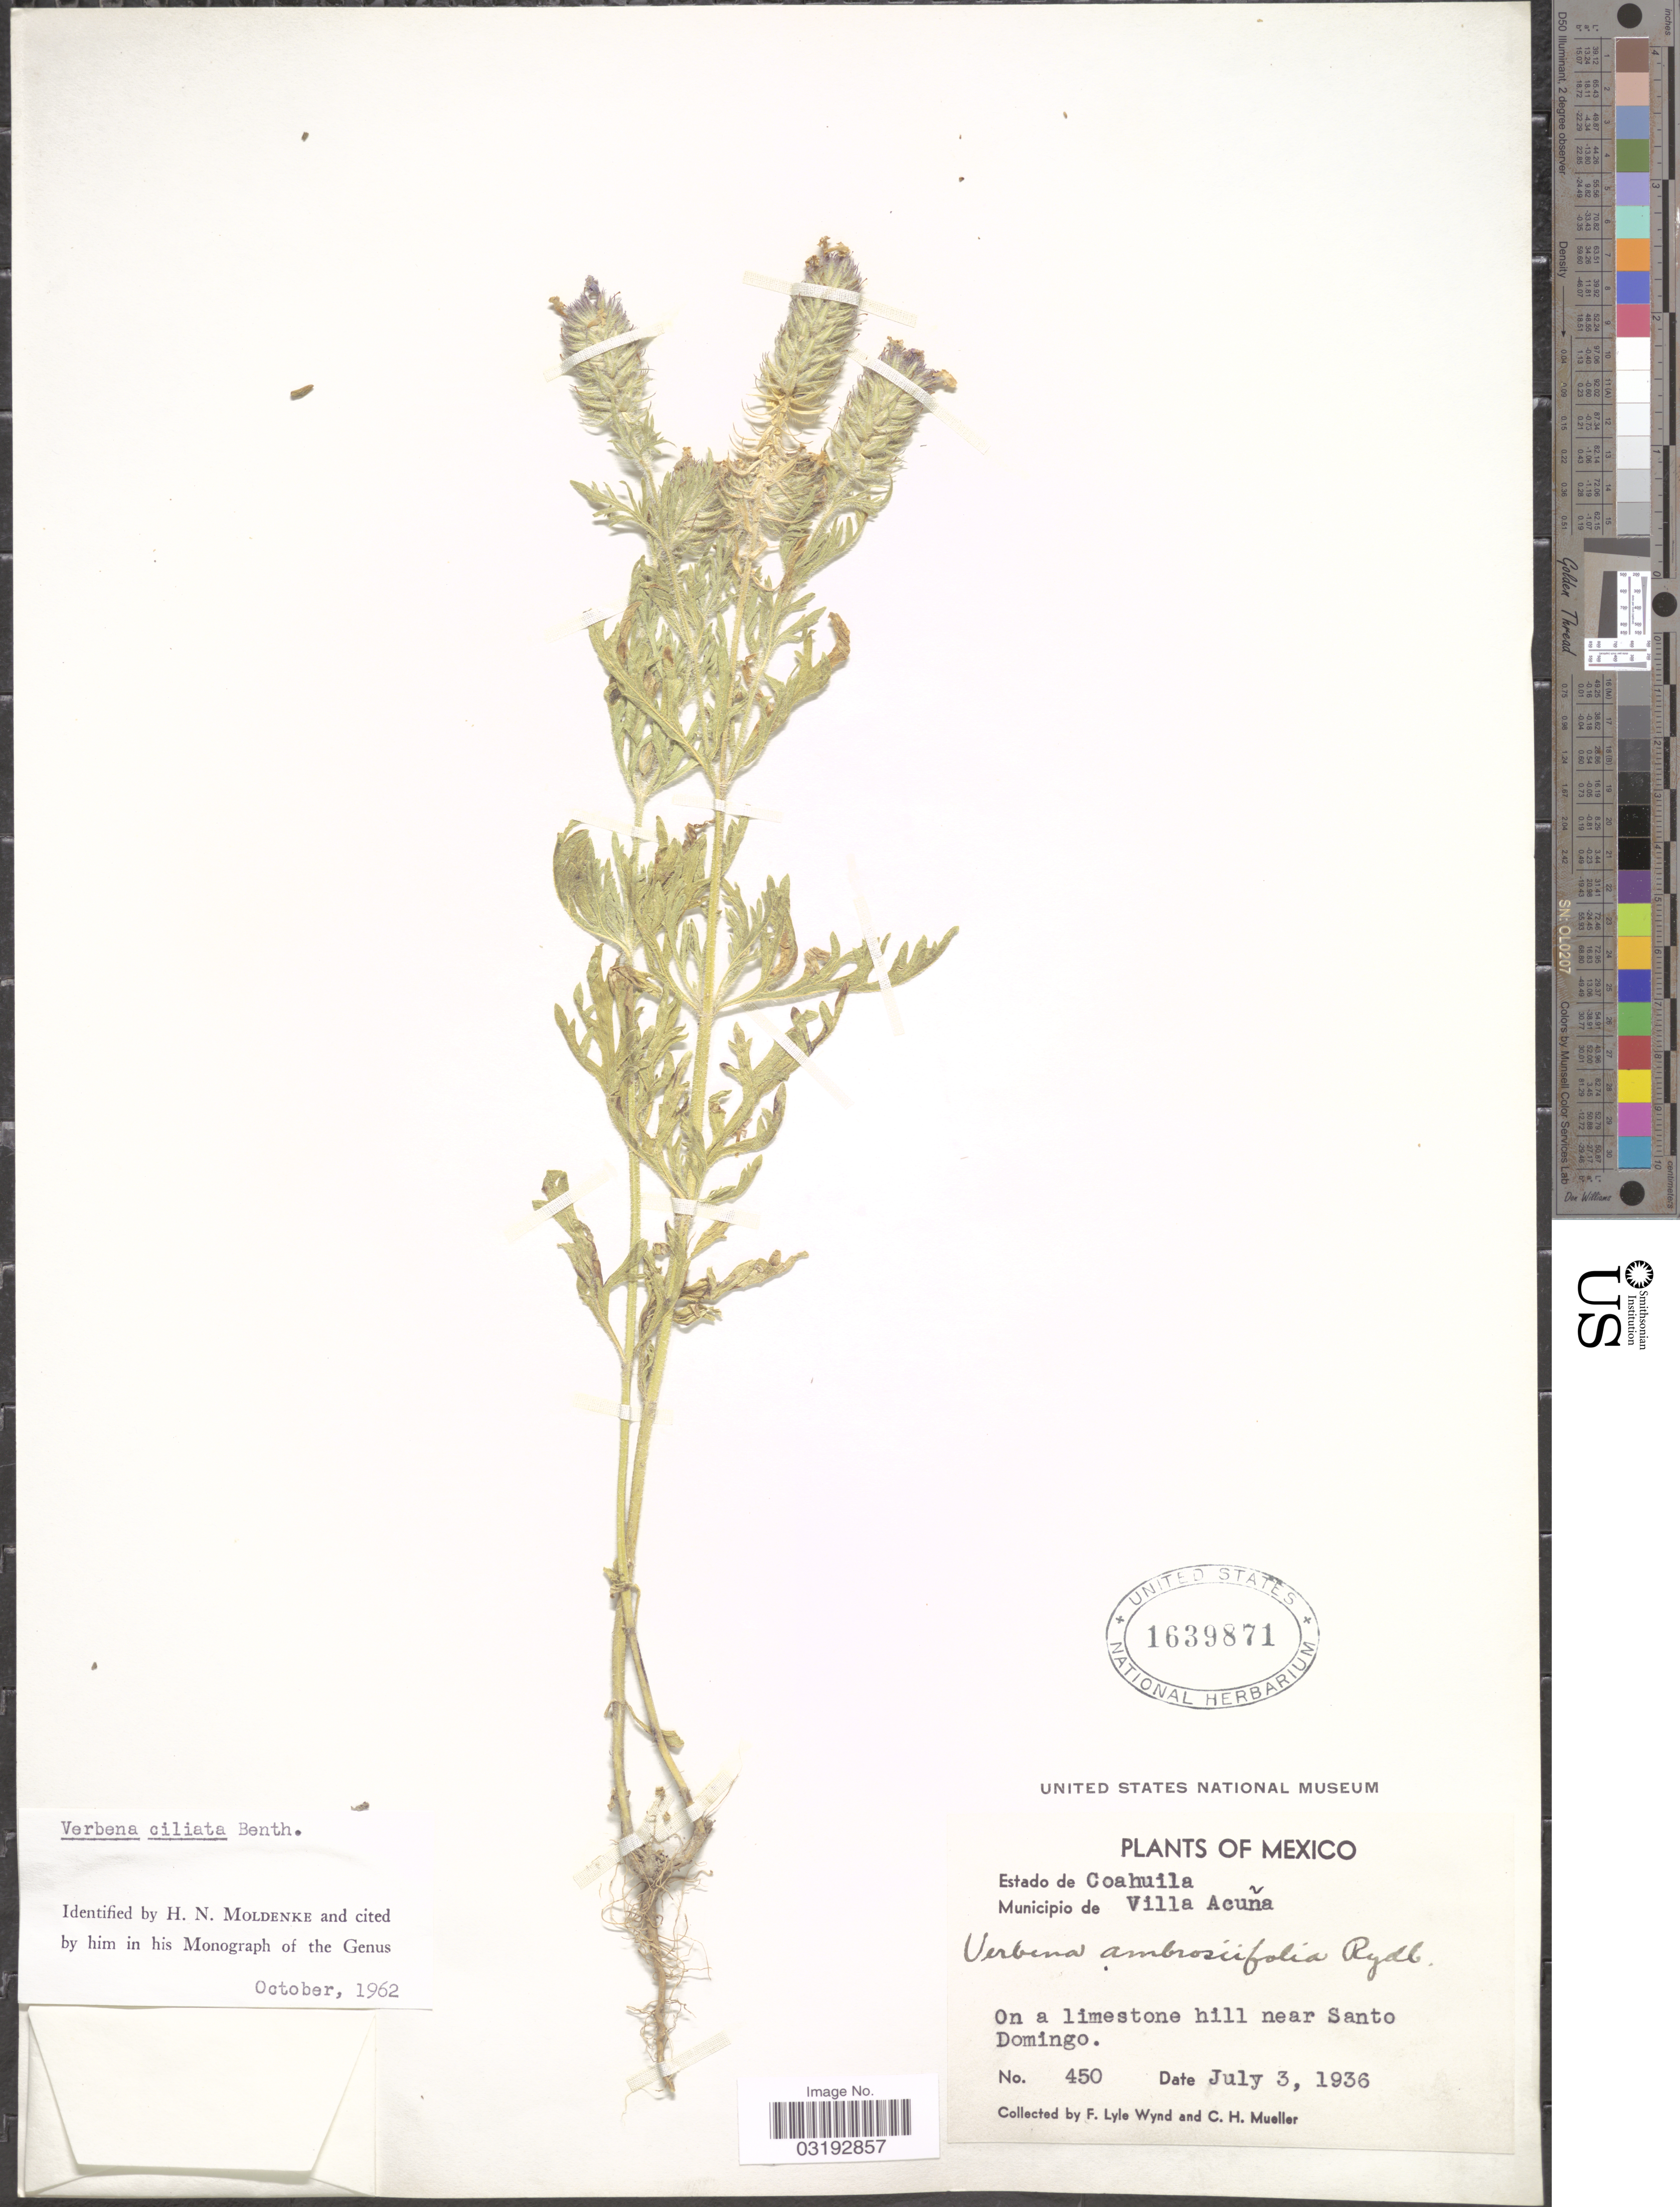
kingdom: Plantae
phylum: Tracheophyta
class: Magnoliopsida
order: Lamiales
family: Verbenaceae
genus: Verbena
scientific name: Verbena ciliata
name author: Benth.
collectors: F. L. Wynd & C. H. Mueller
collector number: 450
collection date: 1936-07-03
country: Mexico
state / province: Coahuila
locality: Municipio de Villa Acuña. Near Santo Domingo.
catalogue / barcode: US 1639871